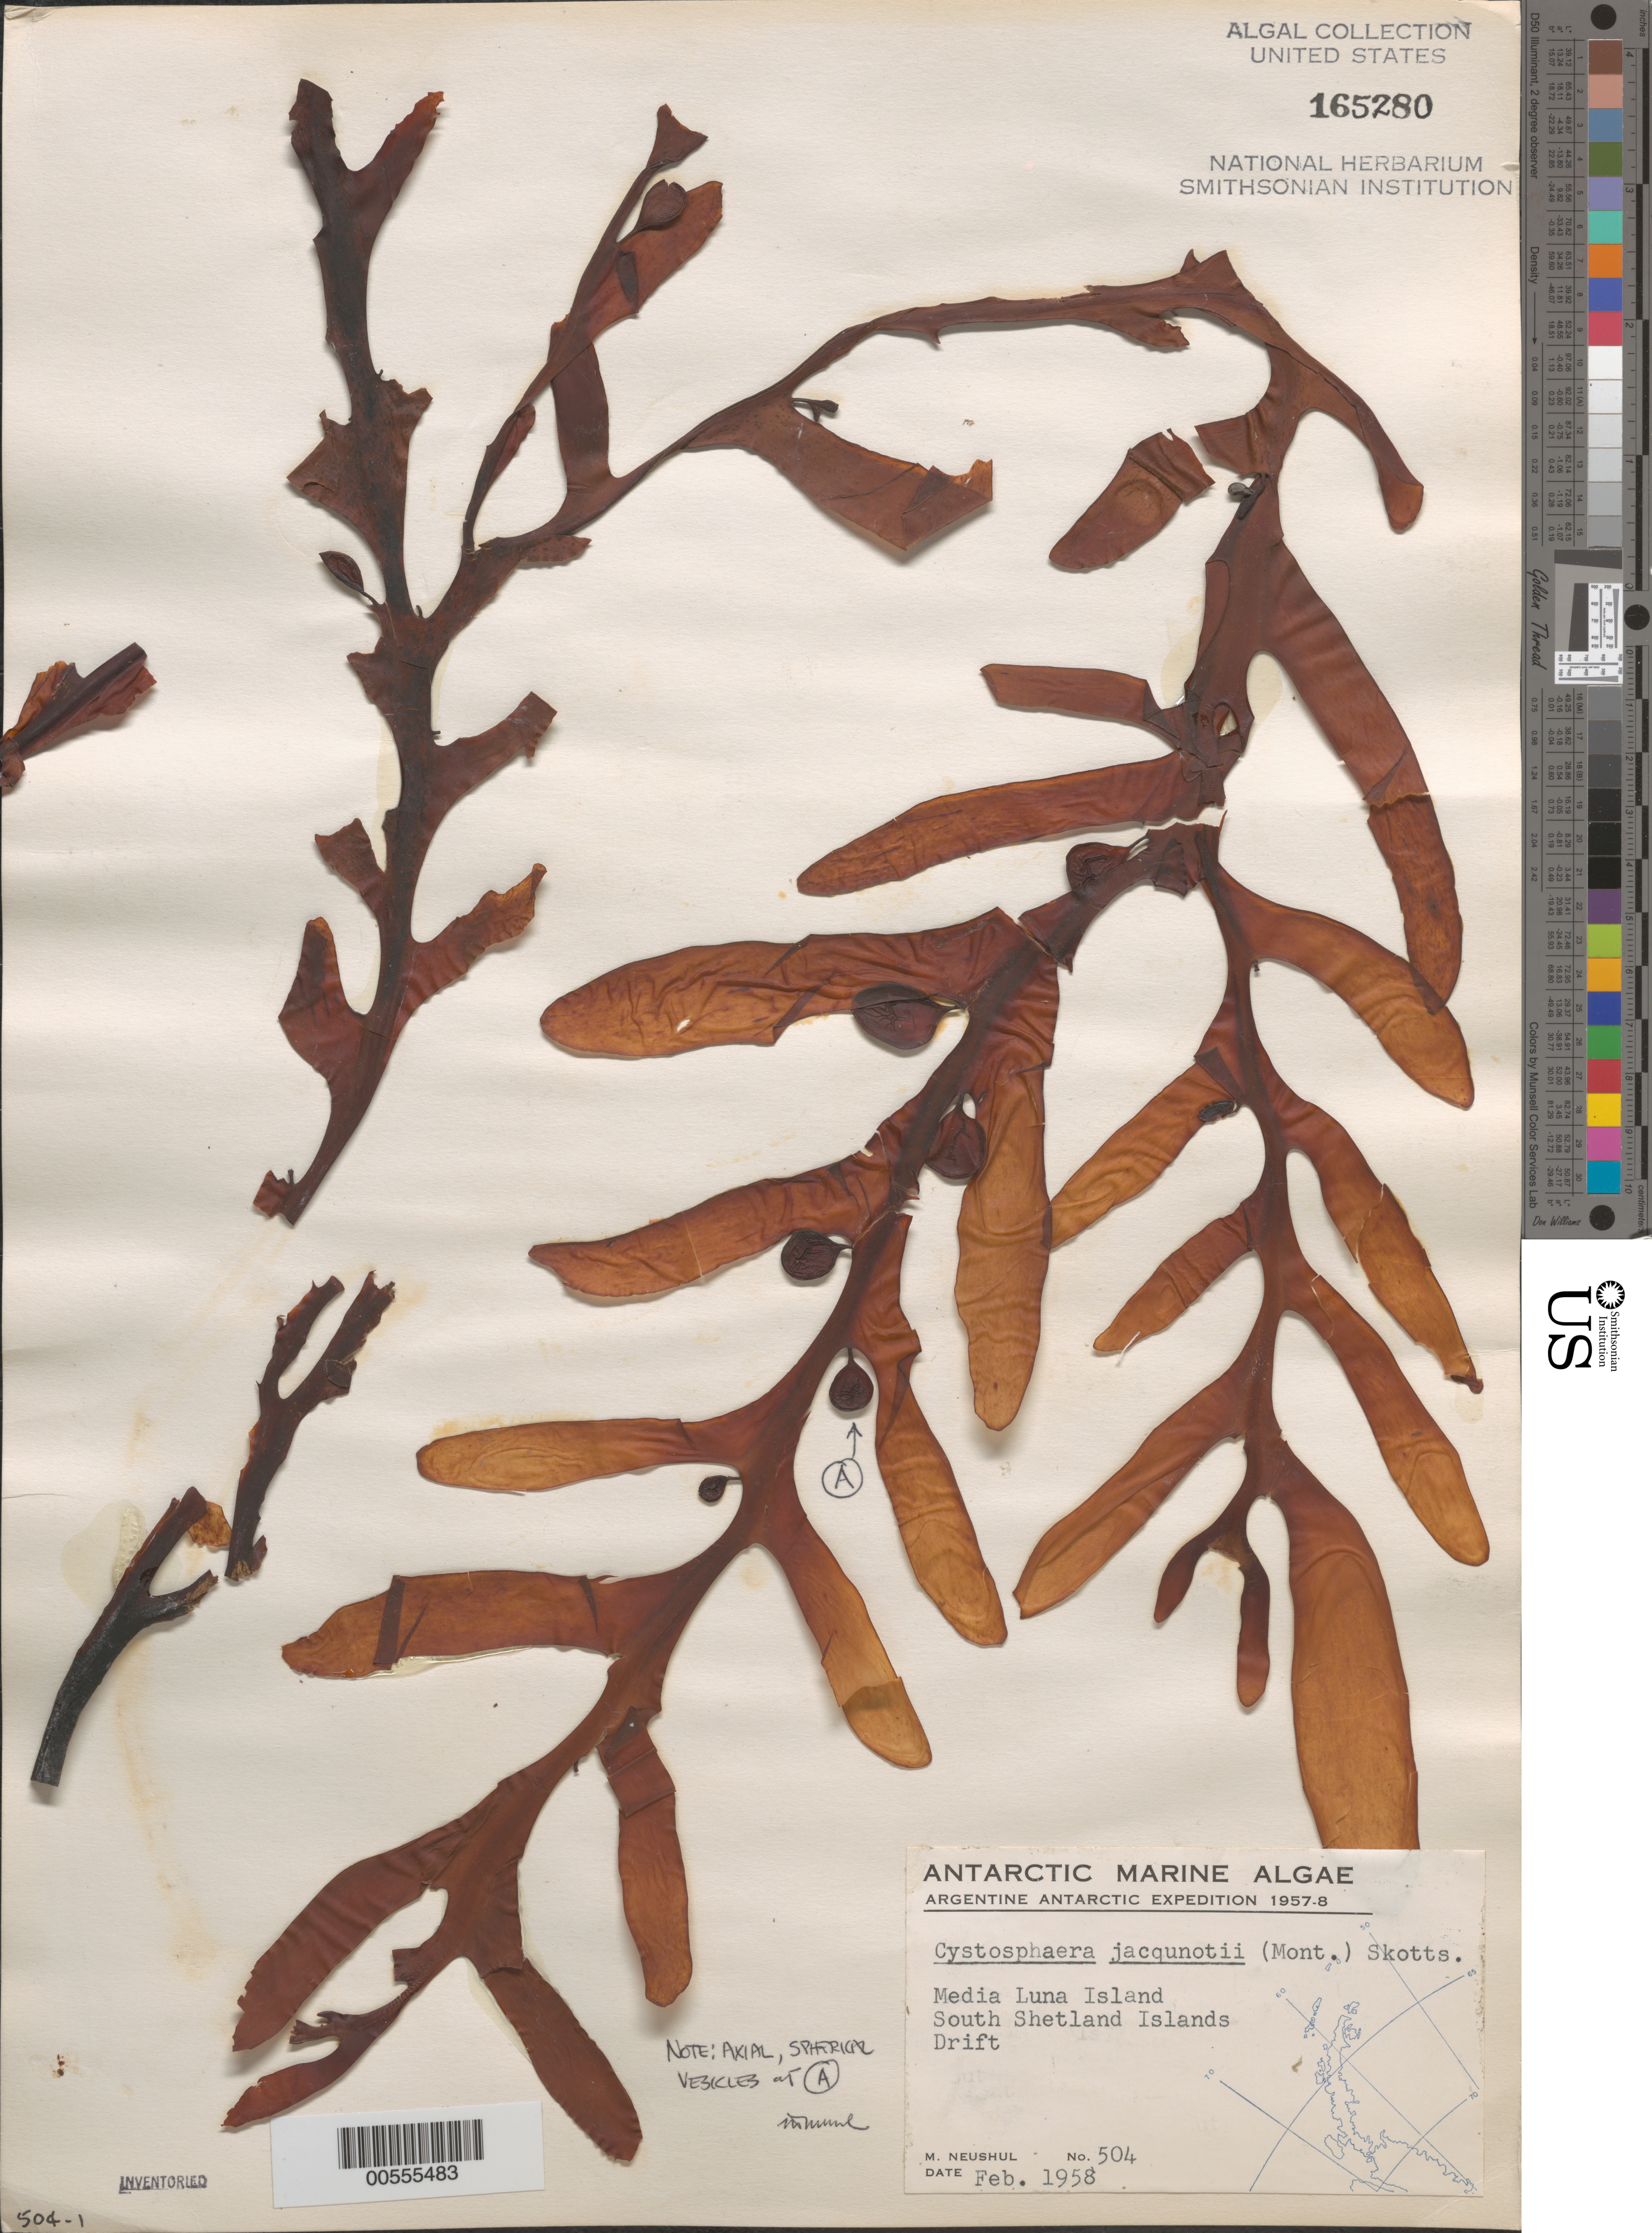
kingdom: Chromista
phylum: Ochrophyta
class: Phaeophyceae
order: Fucales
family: Seirococcaceae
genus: Cystosphaera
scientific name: Cystosphaera jacquinotii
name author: (Montagne) Skottsberg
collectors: M. Neushul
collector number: Neushul 504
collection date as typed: Feb 1958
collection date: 1958-02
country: Antarctica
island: Half Moon Island (Media Luna Island)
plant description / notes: Argentine Antarctic Expedition, 1957-1958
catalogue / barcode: US 165280